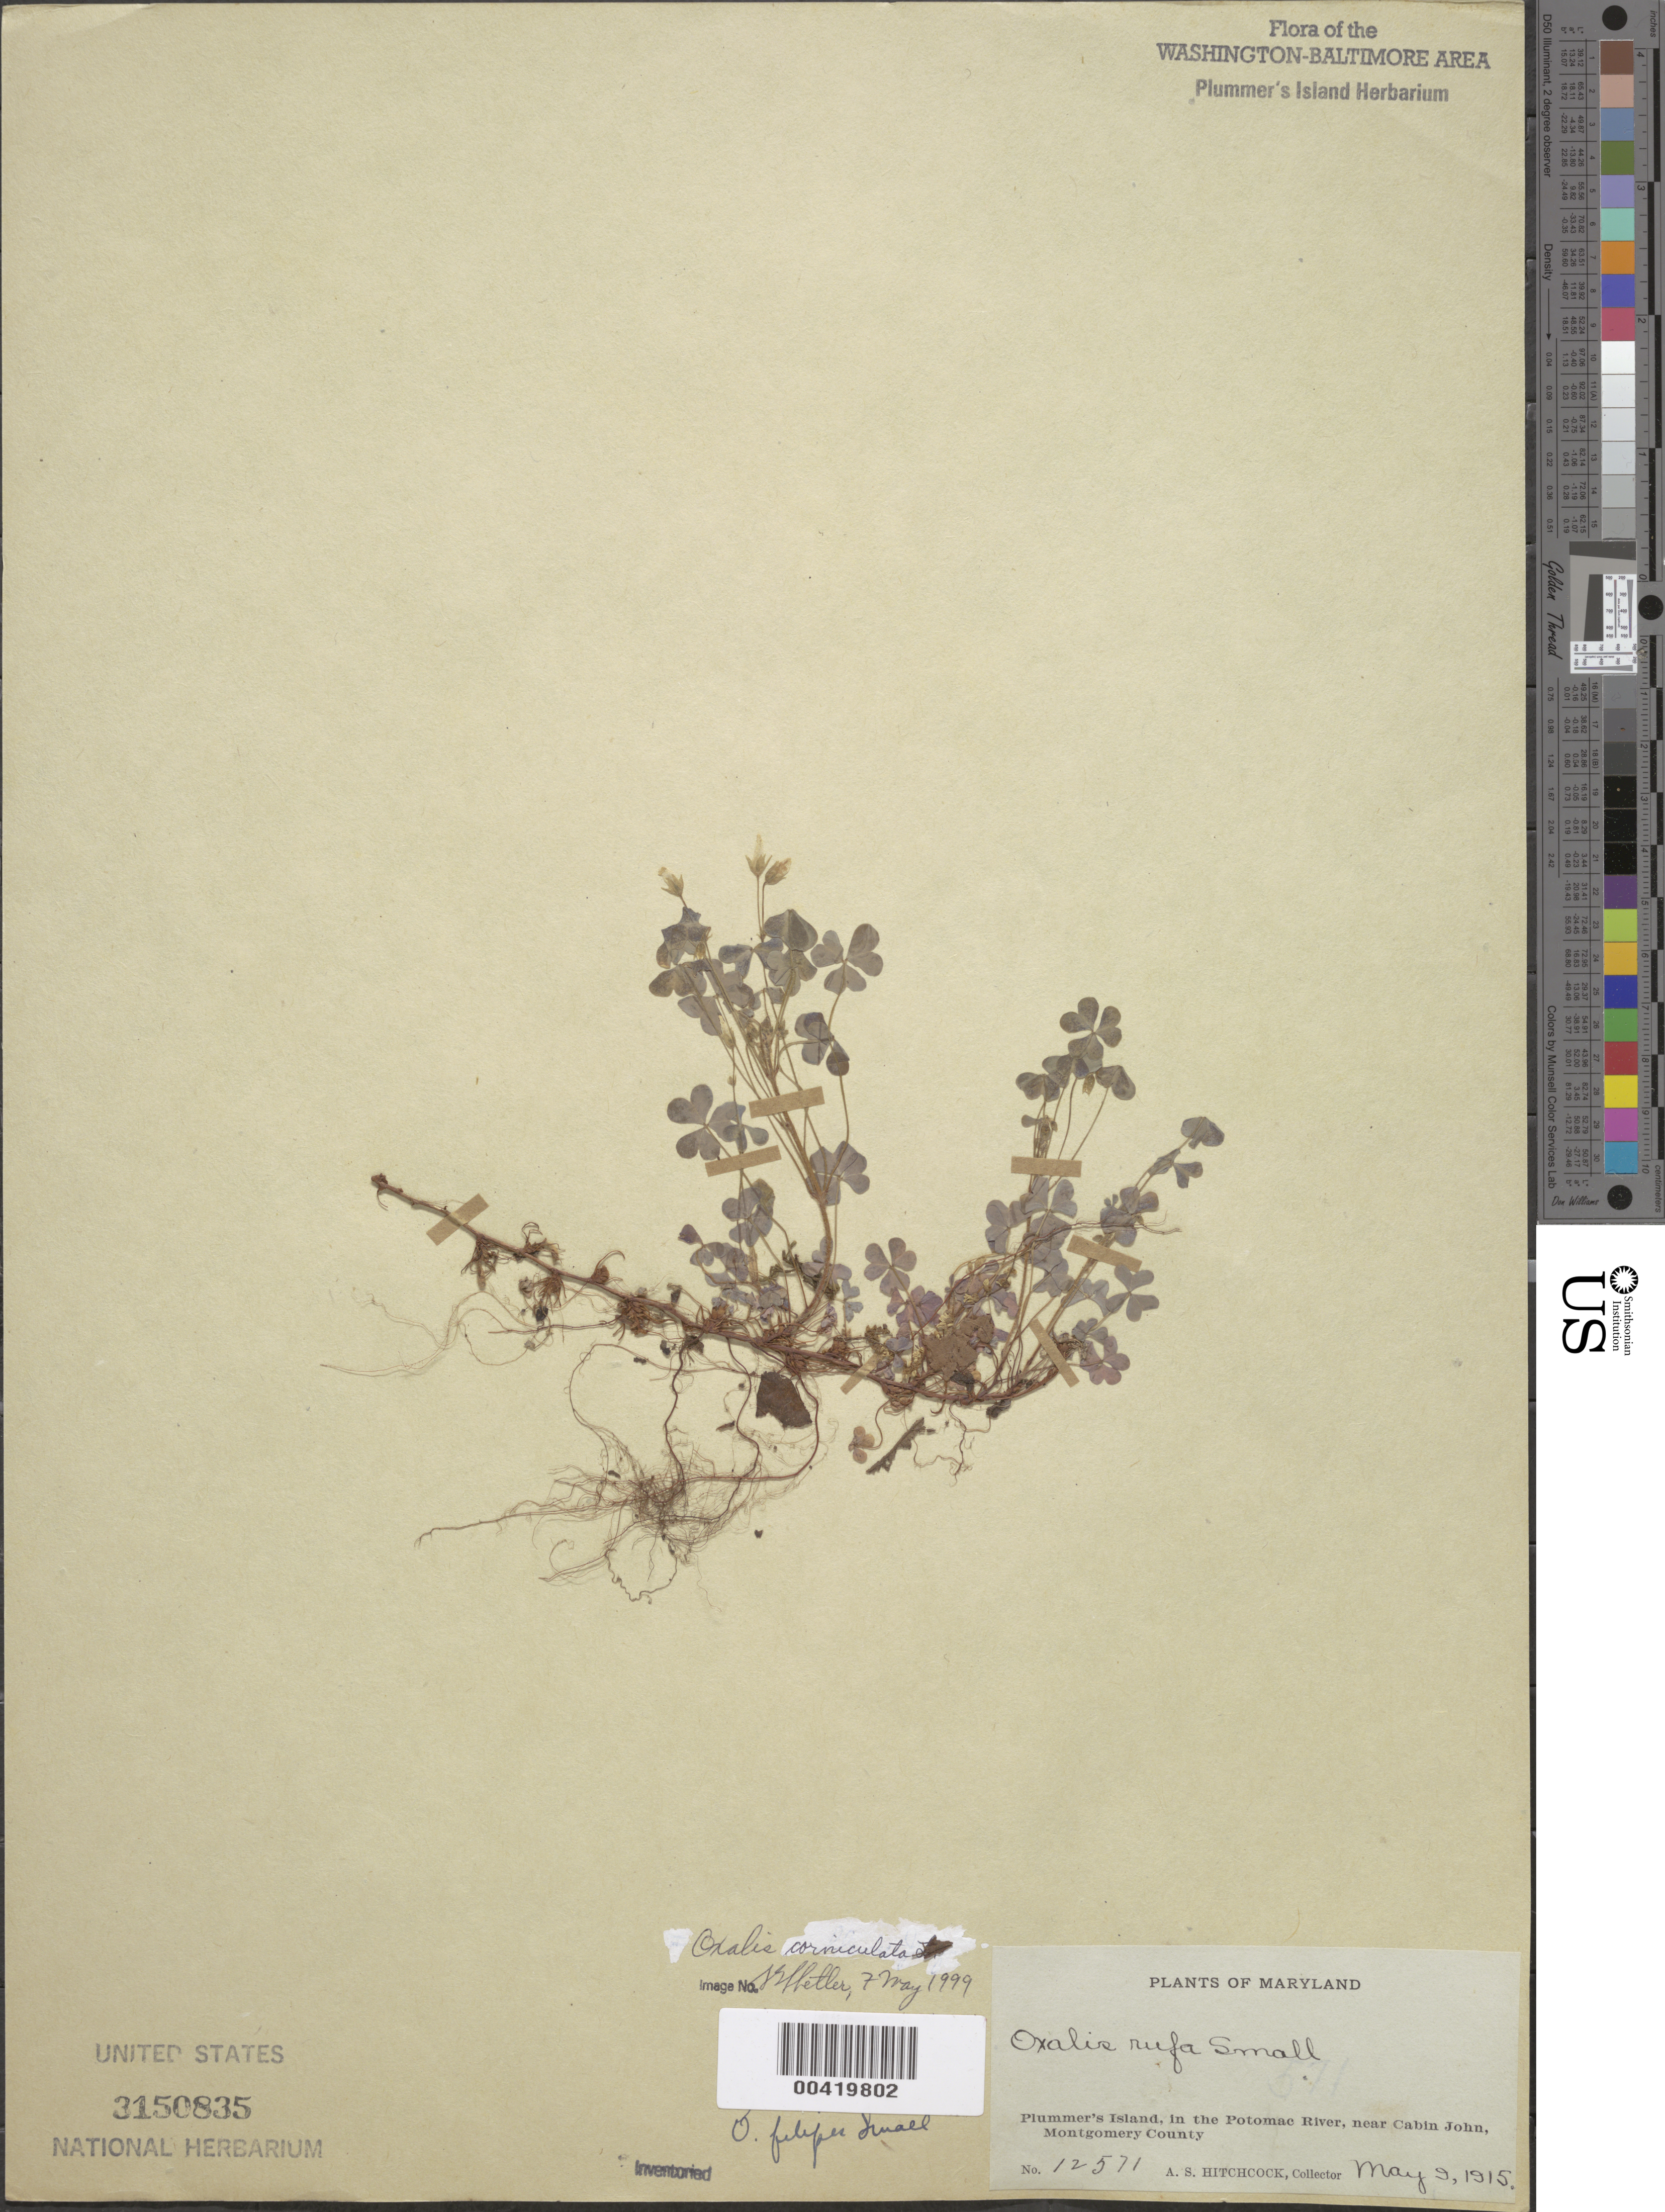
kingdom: Plantae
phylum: Tracheophyta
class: Magnoliopsida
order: Oxalidales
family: Oxalidaceae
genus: Oxalis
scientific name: Oxalis corniculata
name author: L.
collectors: A. S. Hitchcock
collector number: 12571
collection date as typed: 09 May 1915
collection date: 1915-05-09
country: United States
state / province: Maryland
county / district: Montgomery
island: Plummers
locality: Plummer's Island Plummers Island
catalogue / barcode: US 3150835